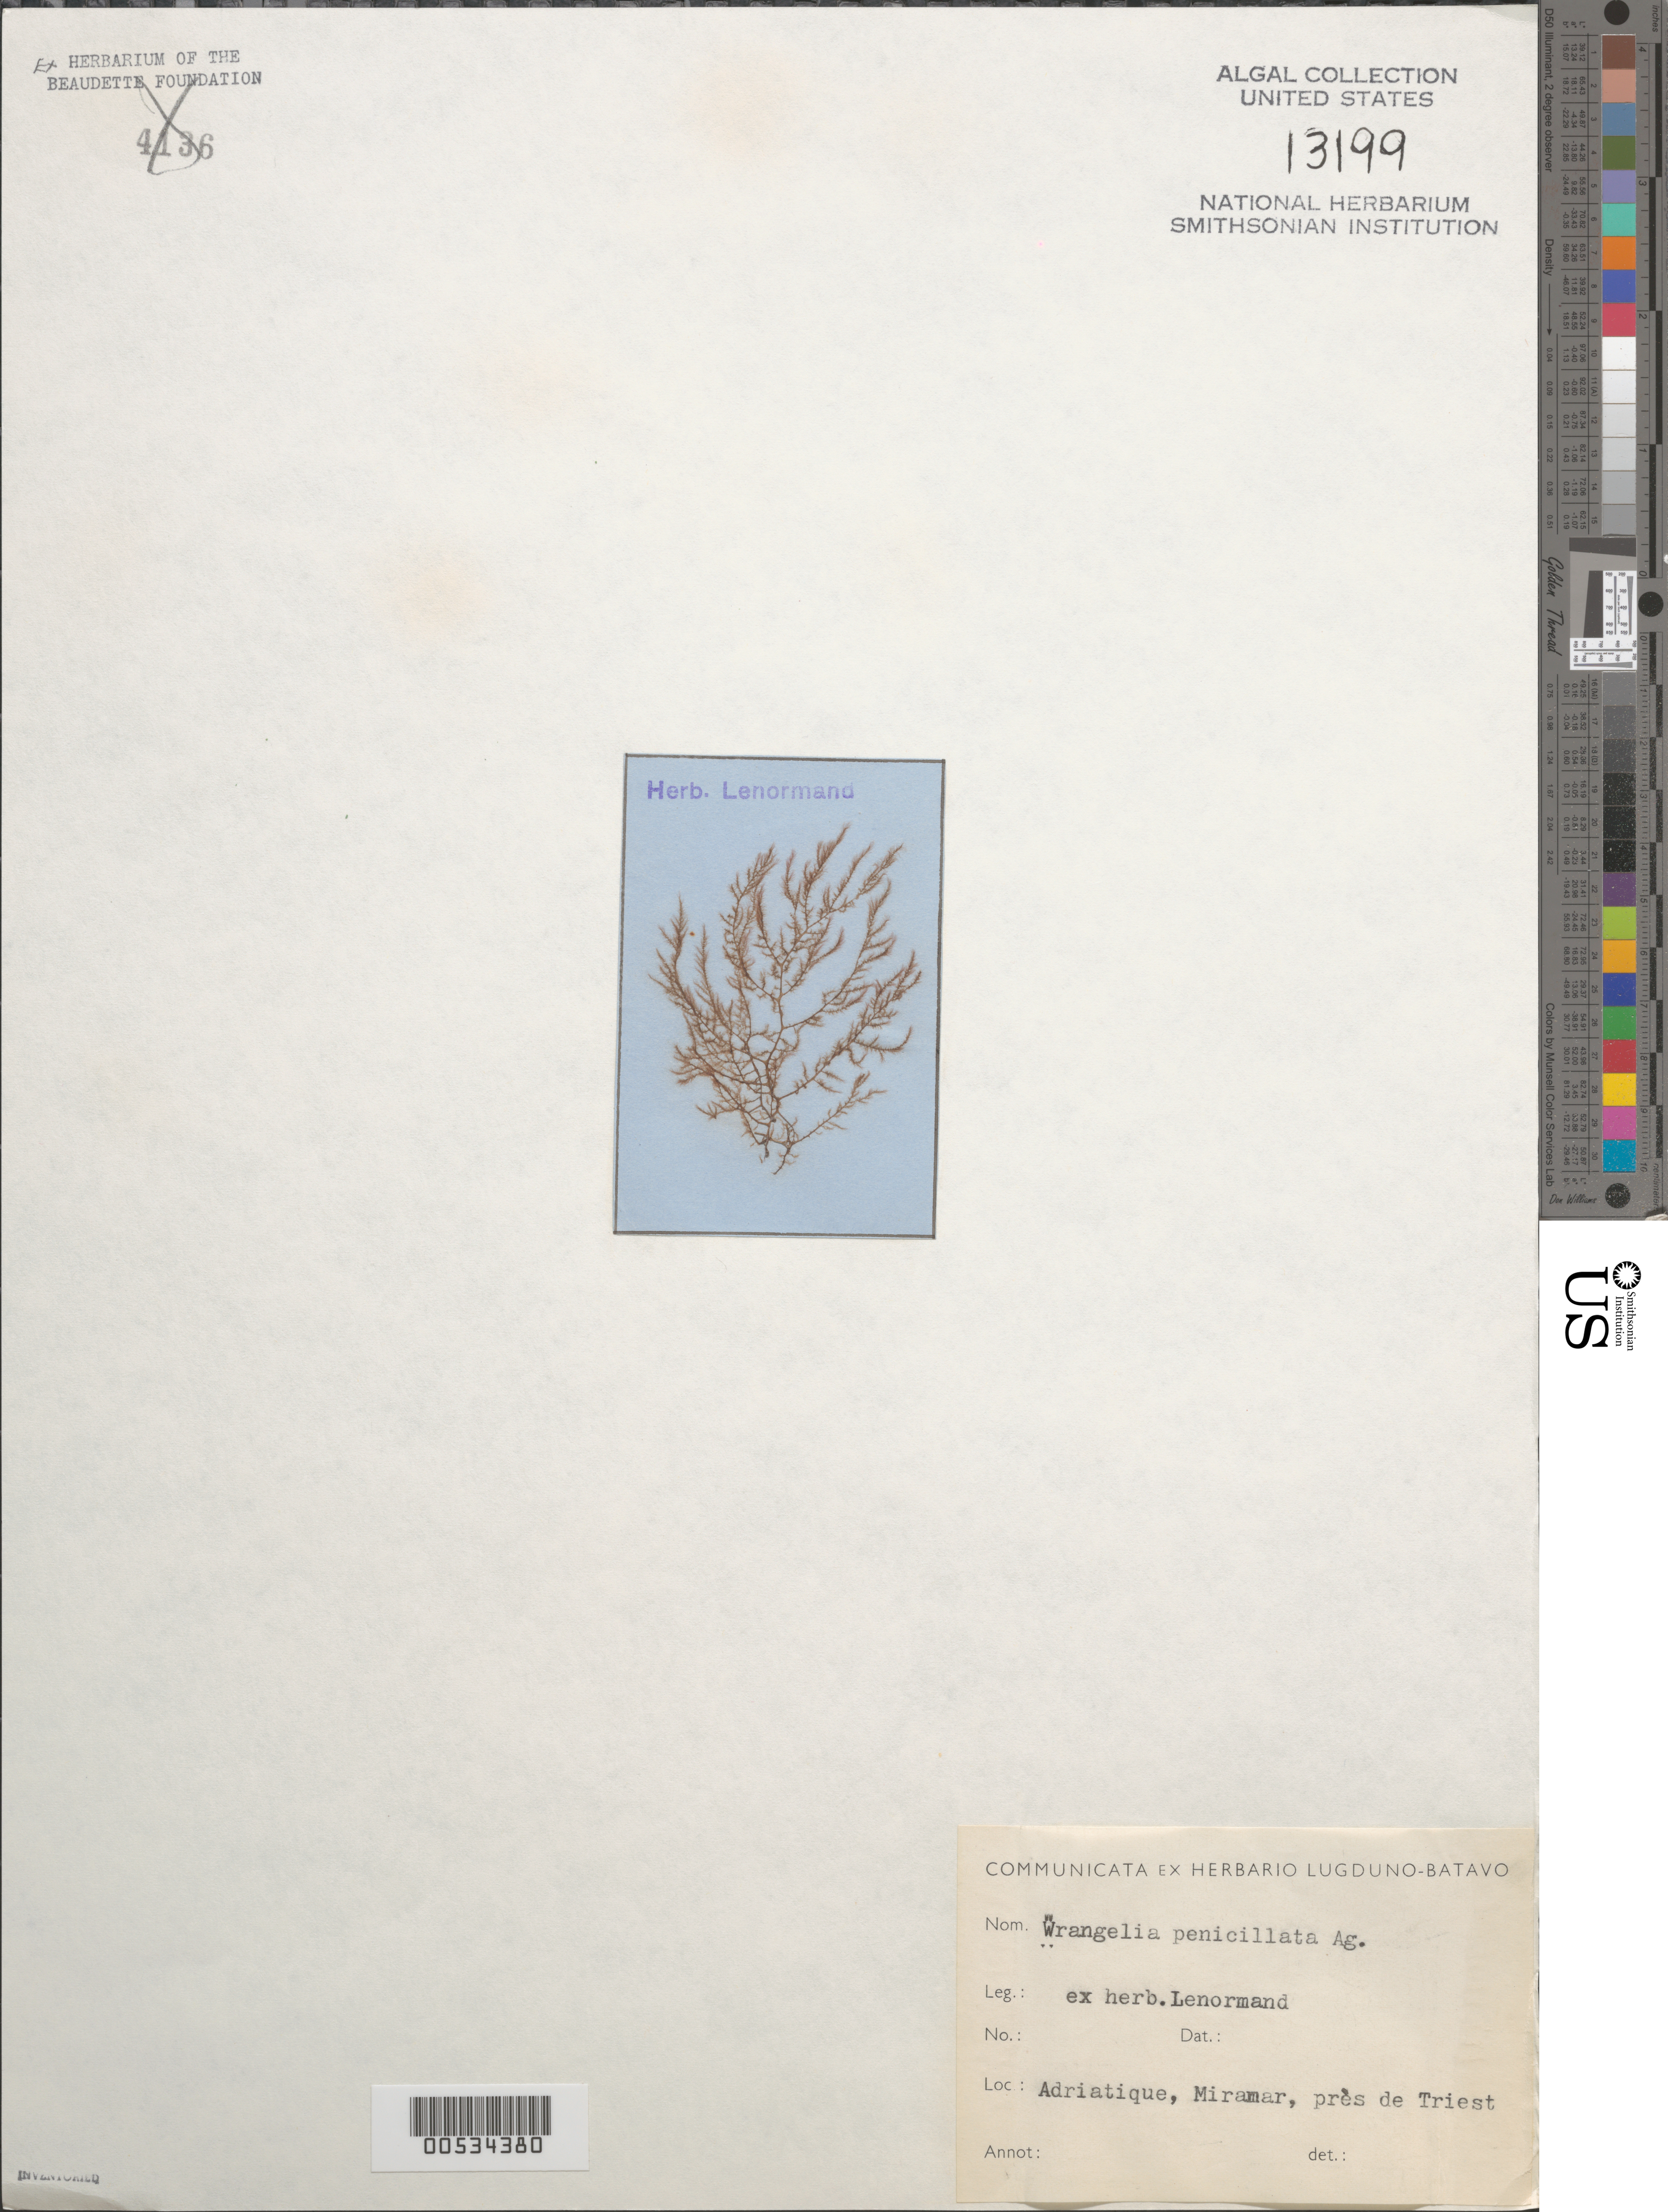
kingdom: Plantae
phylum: Rhodophyta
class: Florideophyceae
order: Ceramiales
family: Wrangeliaceae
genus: Wrangelia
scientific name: Wrangelia penicillata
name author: (C. Agardh) C. Agardh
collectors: S. Lenormand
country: Italy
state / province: Friuli-Venezia Giulia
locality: Miramare, near Trieste, Adriatic Sea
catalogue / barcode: US 13199